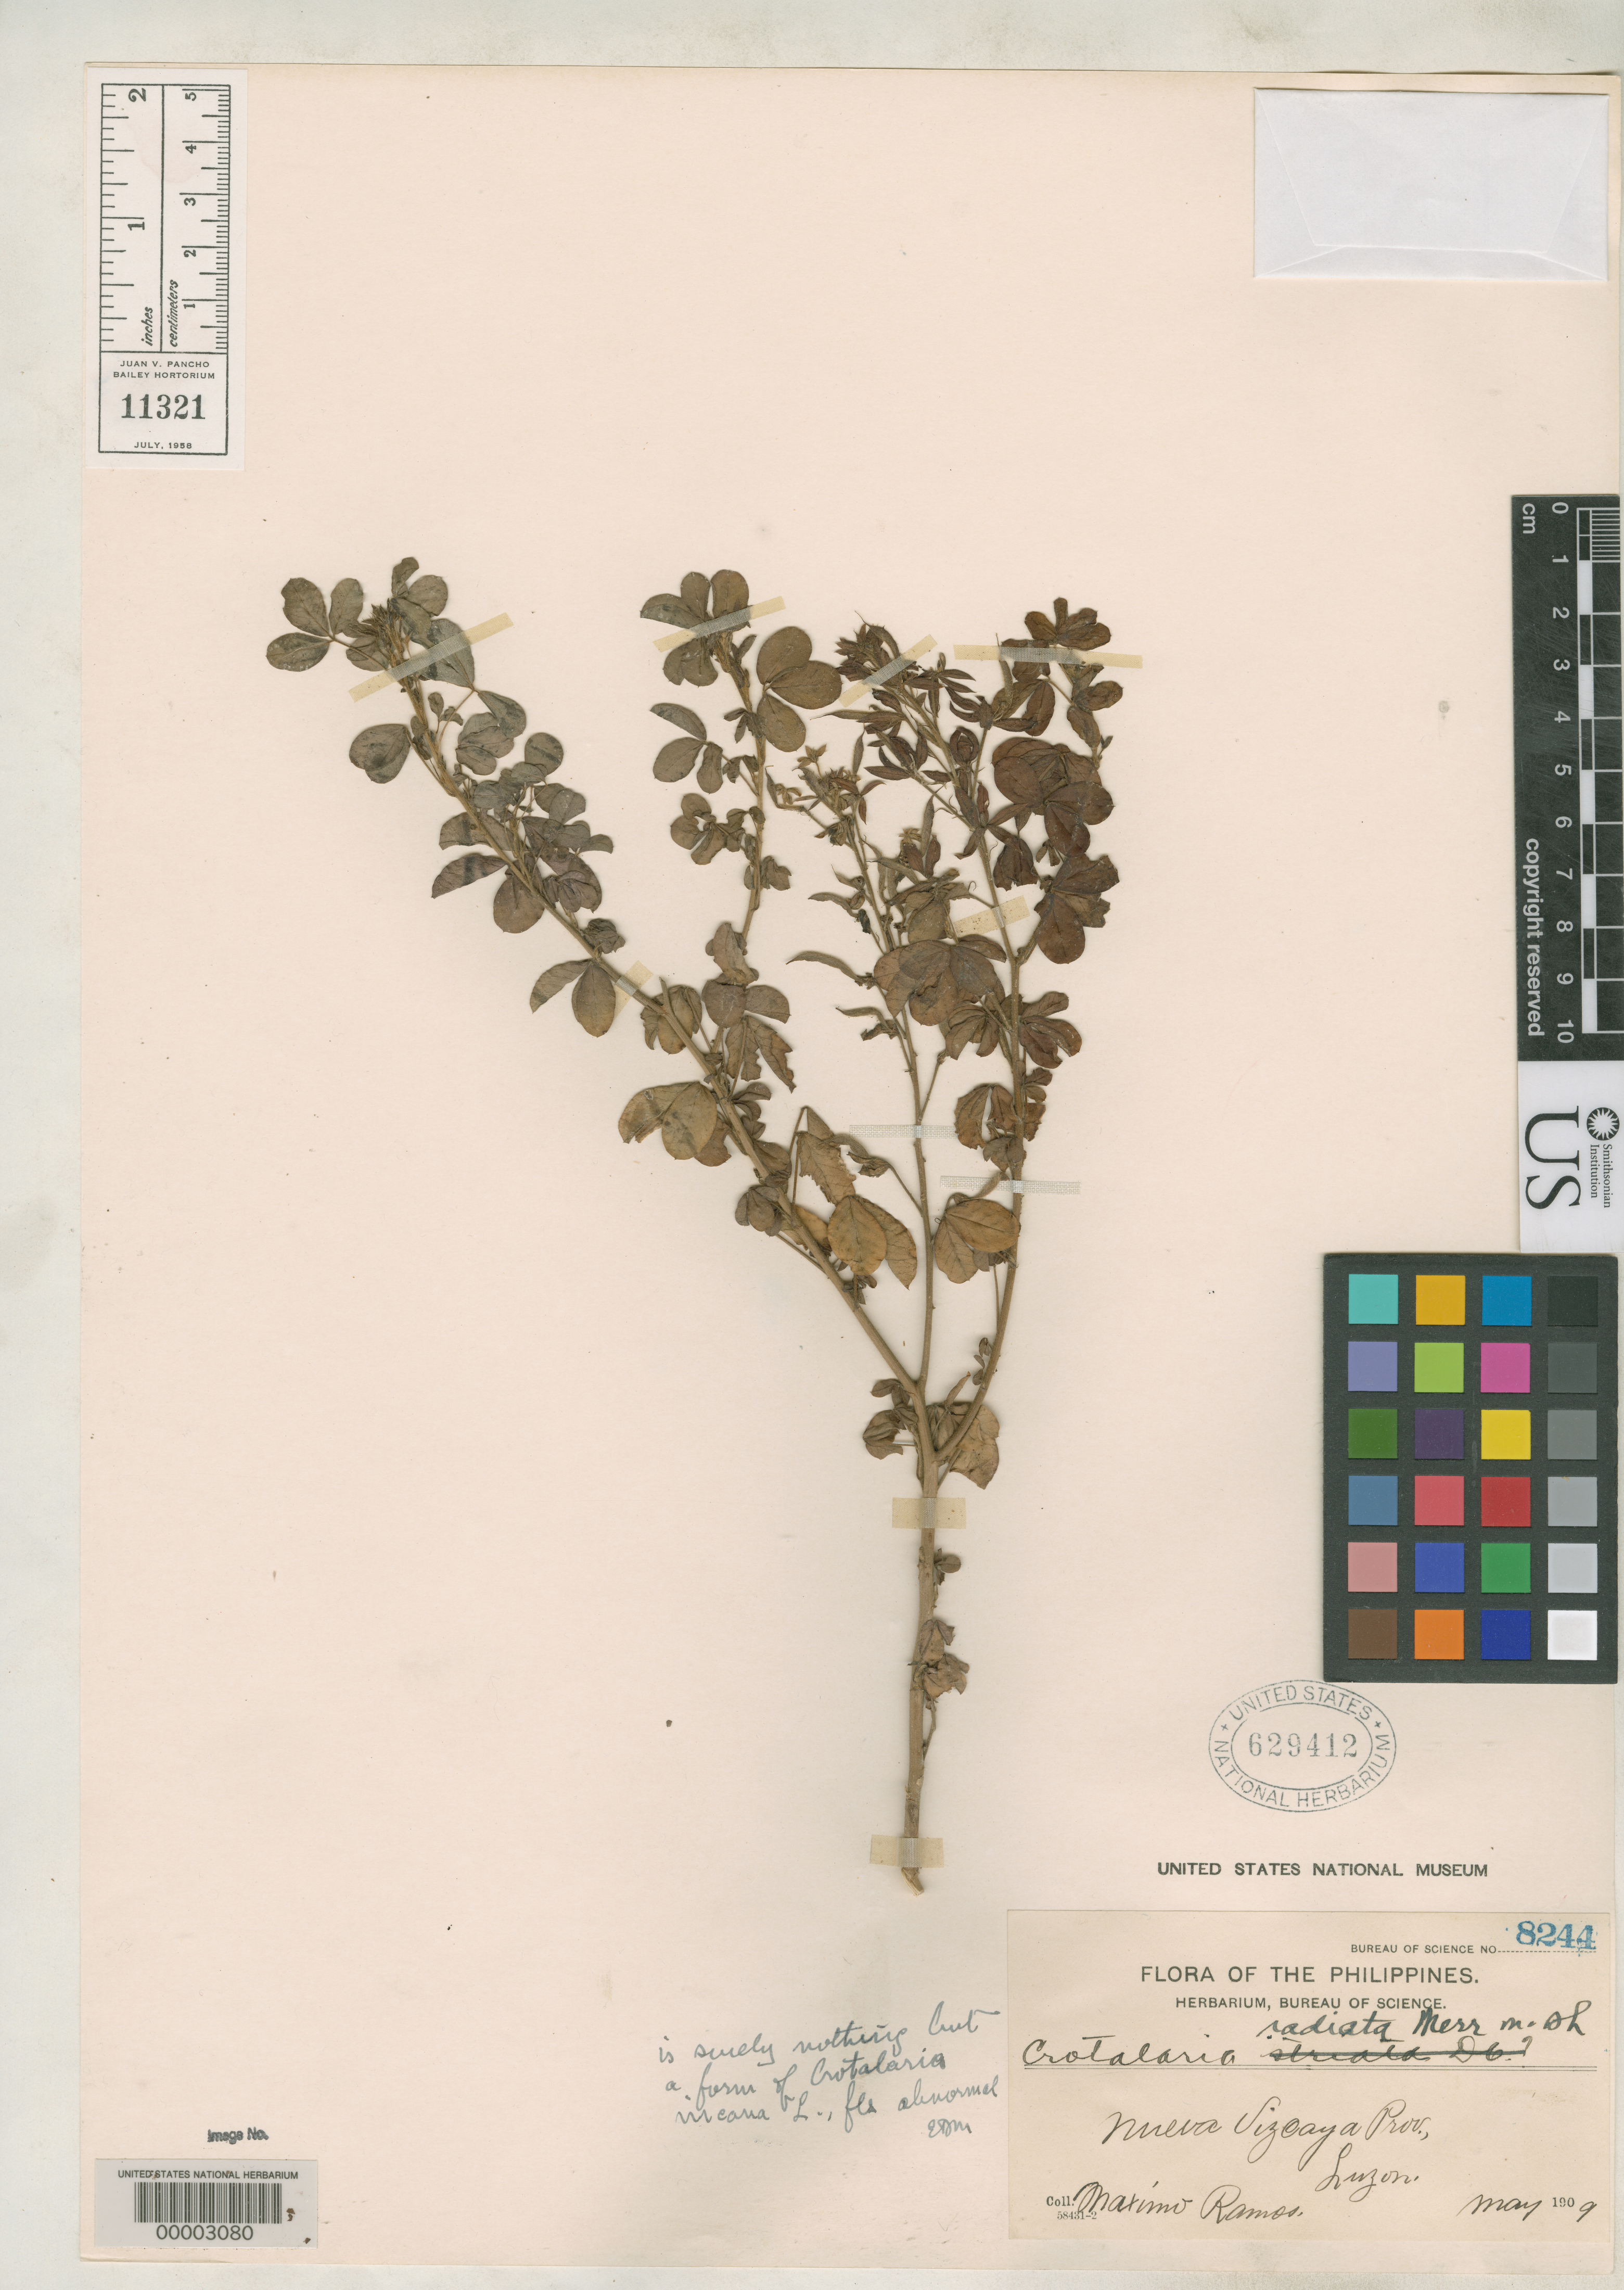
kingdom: Plantae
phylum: Tracheophyta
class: Magnoliopsida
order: Fabales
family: Fabaceae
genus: Crotalaria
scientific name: Crotalaria radiata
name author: Merr.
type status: Isotype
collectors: M. Ramos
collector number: Bur. Sci. 8244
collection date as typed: May 1909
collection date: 1909-05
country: Philippines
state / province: Cagayan Valley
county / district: Nueva Vizcaya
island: Luzon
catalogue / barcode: US 629412